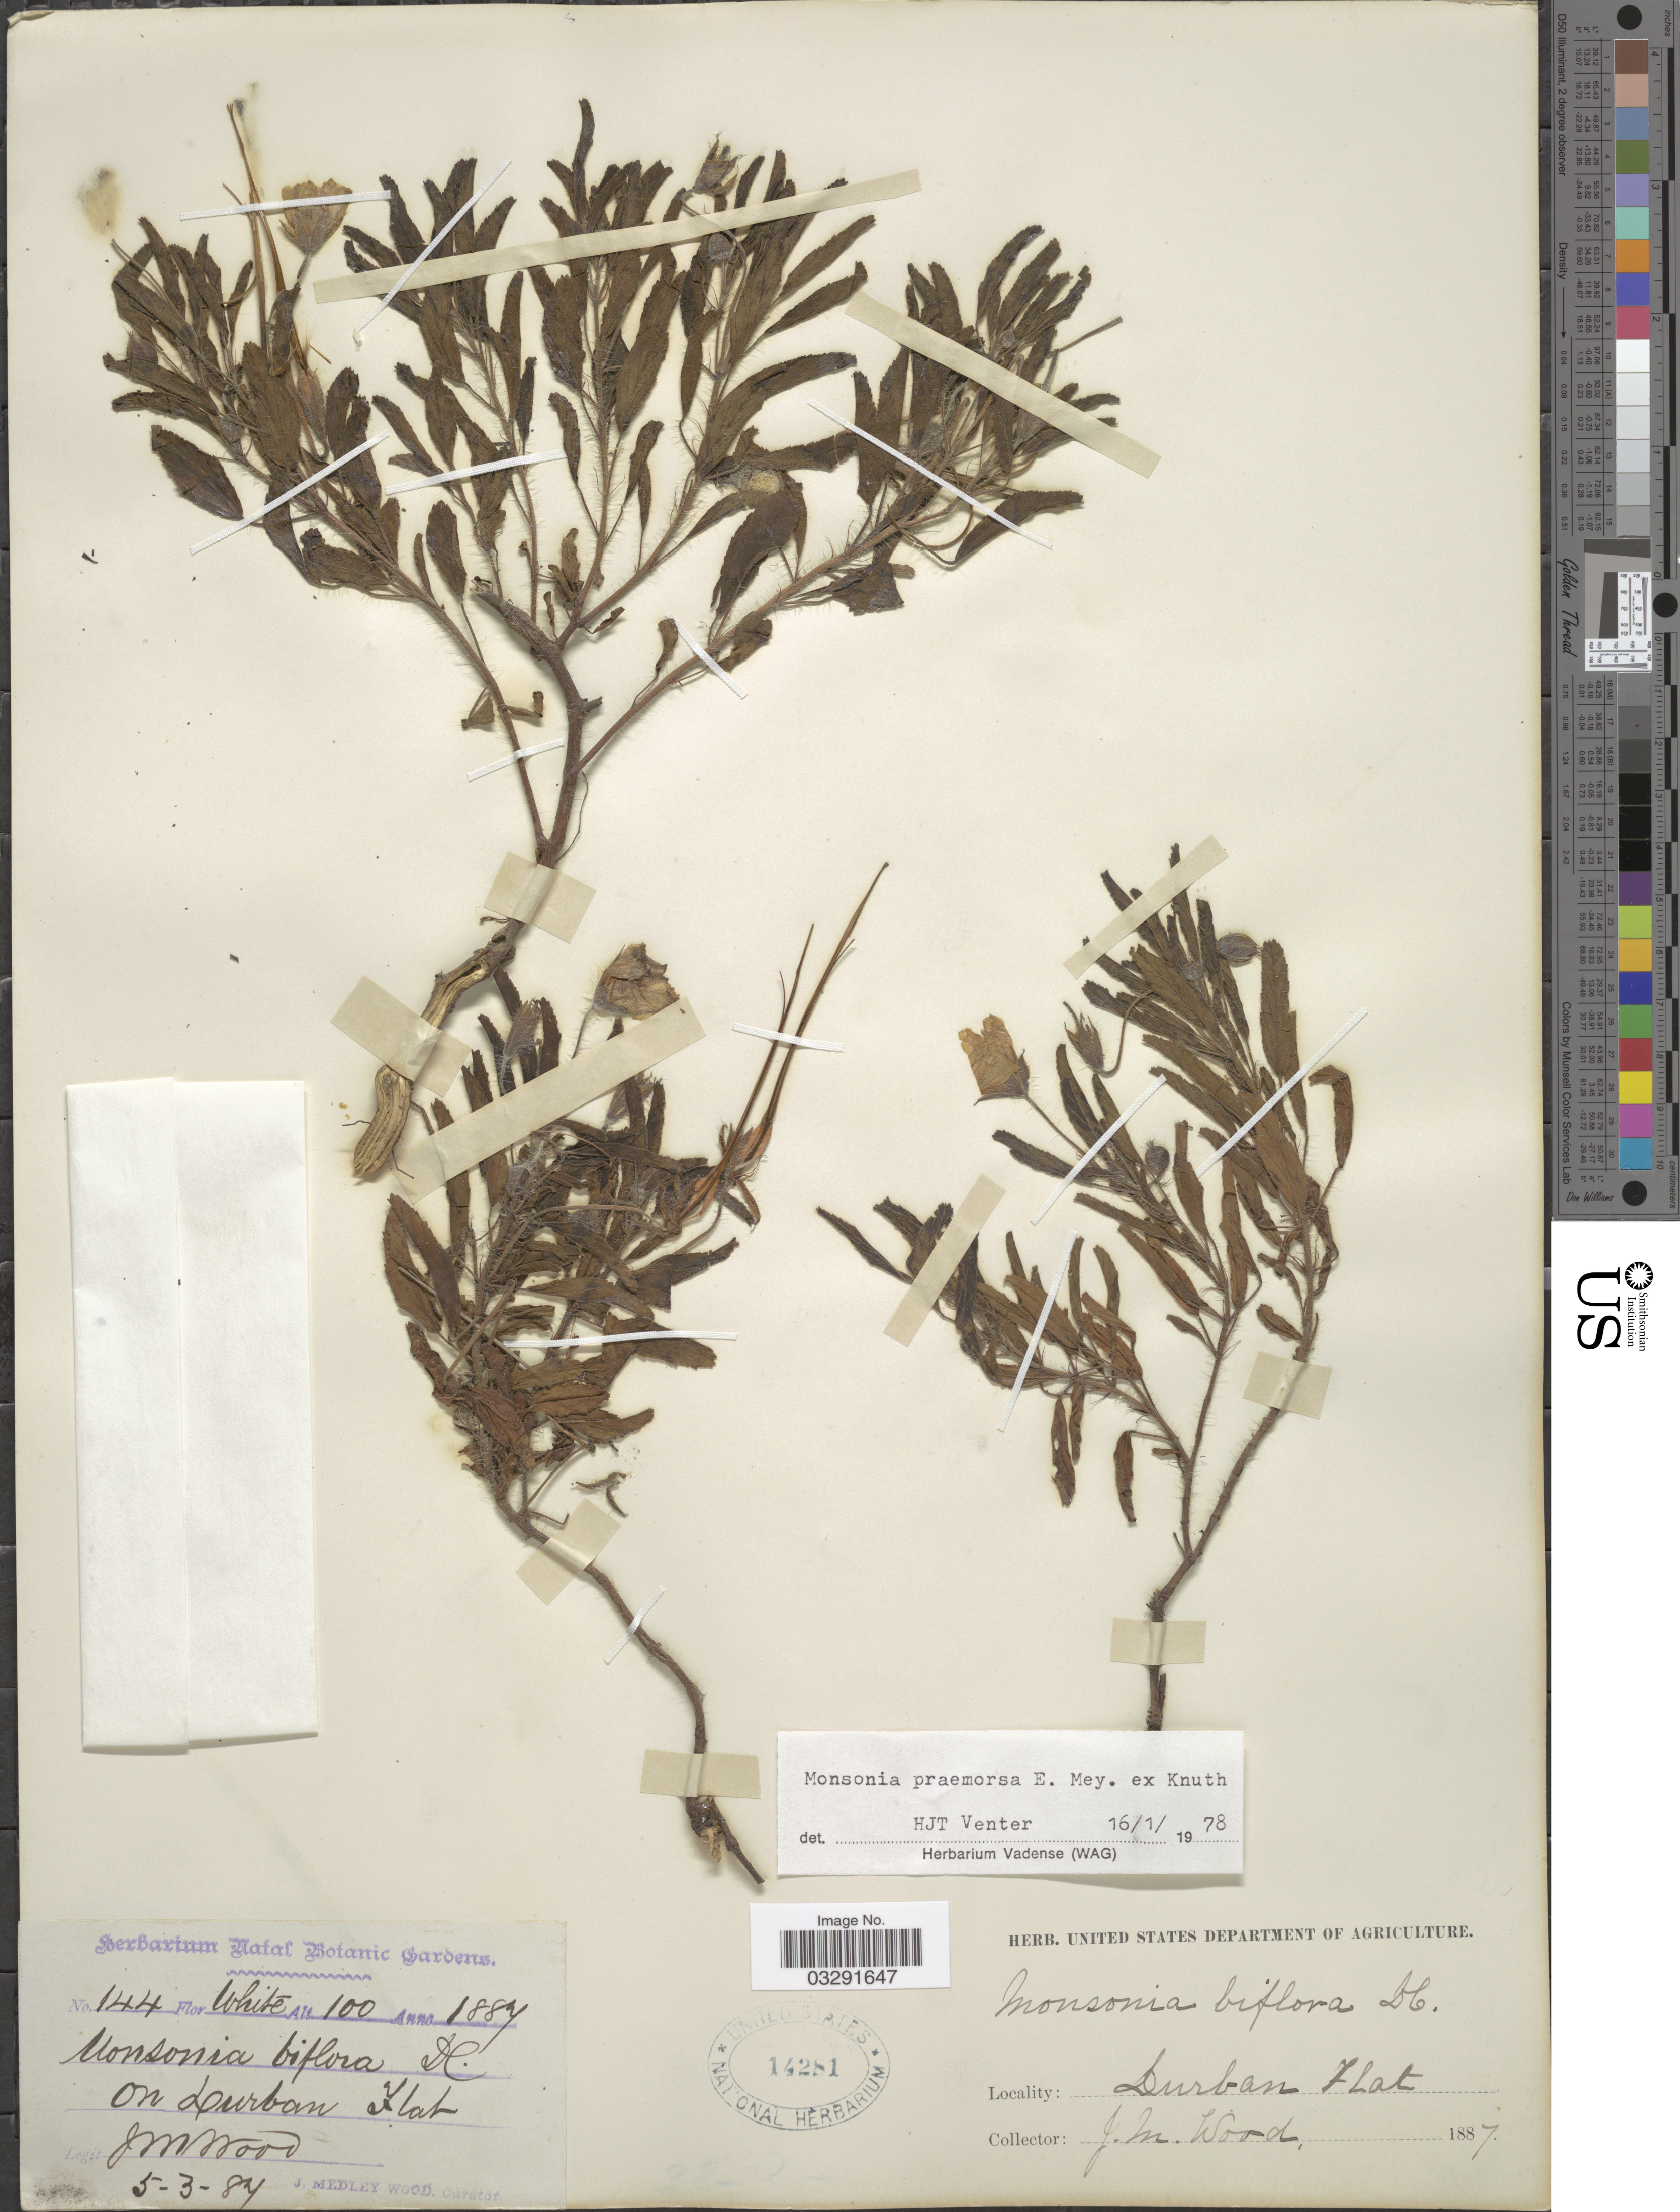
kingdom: Plantae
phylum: Tracheophyta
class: Magnoliopsida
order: Geraniales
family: Geraniaceae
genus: Monsonia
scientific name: Monsonia praemorsa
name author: E. Mey. ex Knuth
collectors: J. M. Wood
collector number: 144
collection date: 1887-03-05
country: South Africa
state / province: KwaZulu-Natal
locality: On Durban Flat.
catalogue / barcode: US 14281